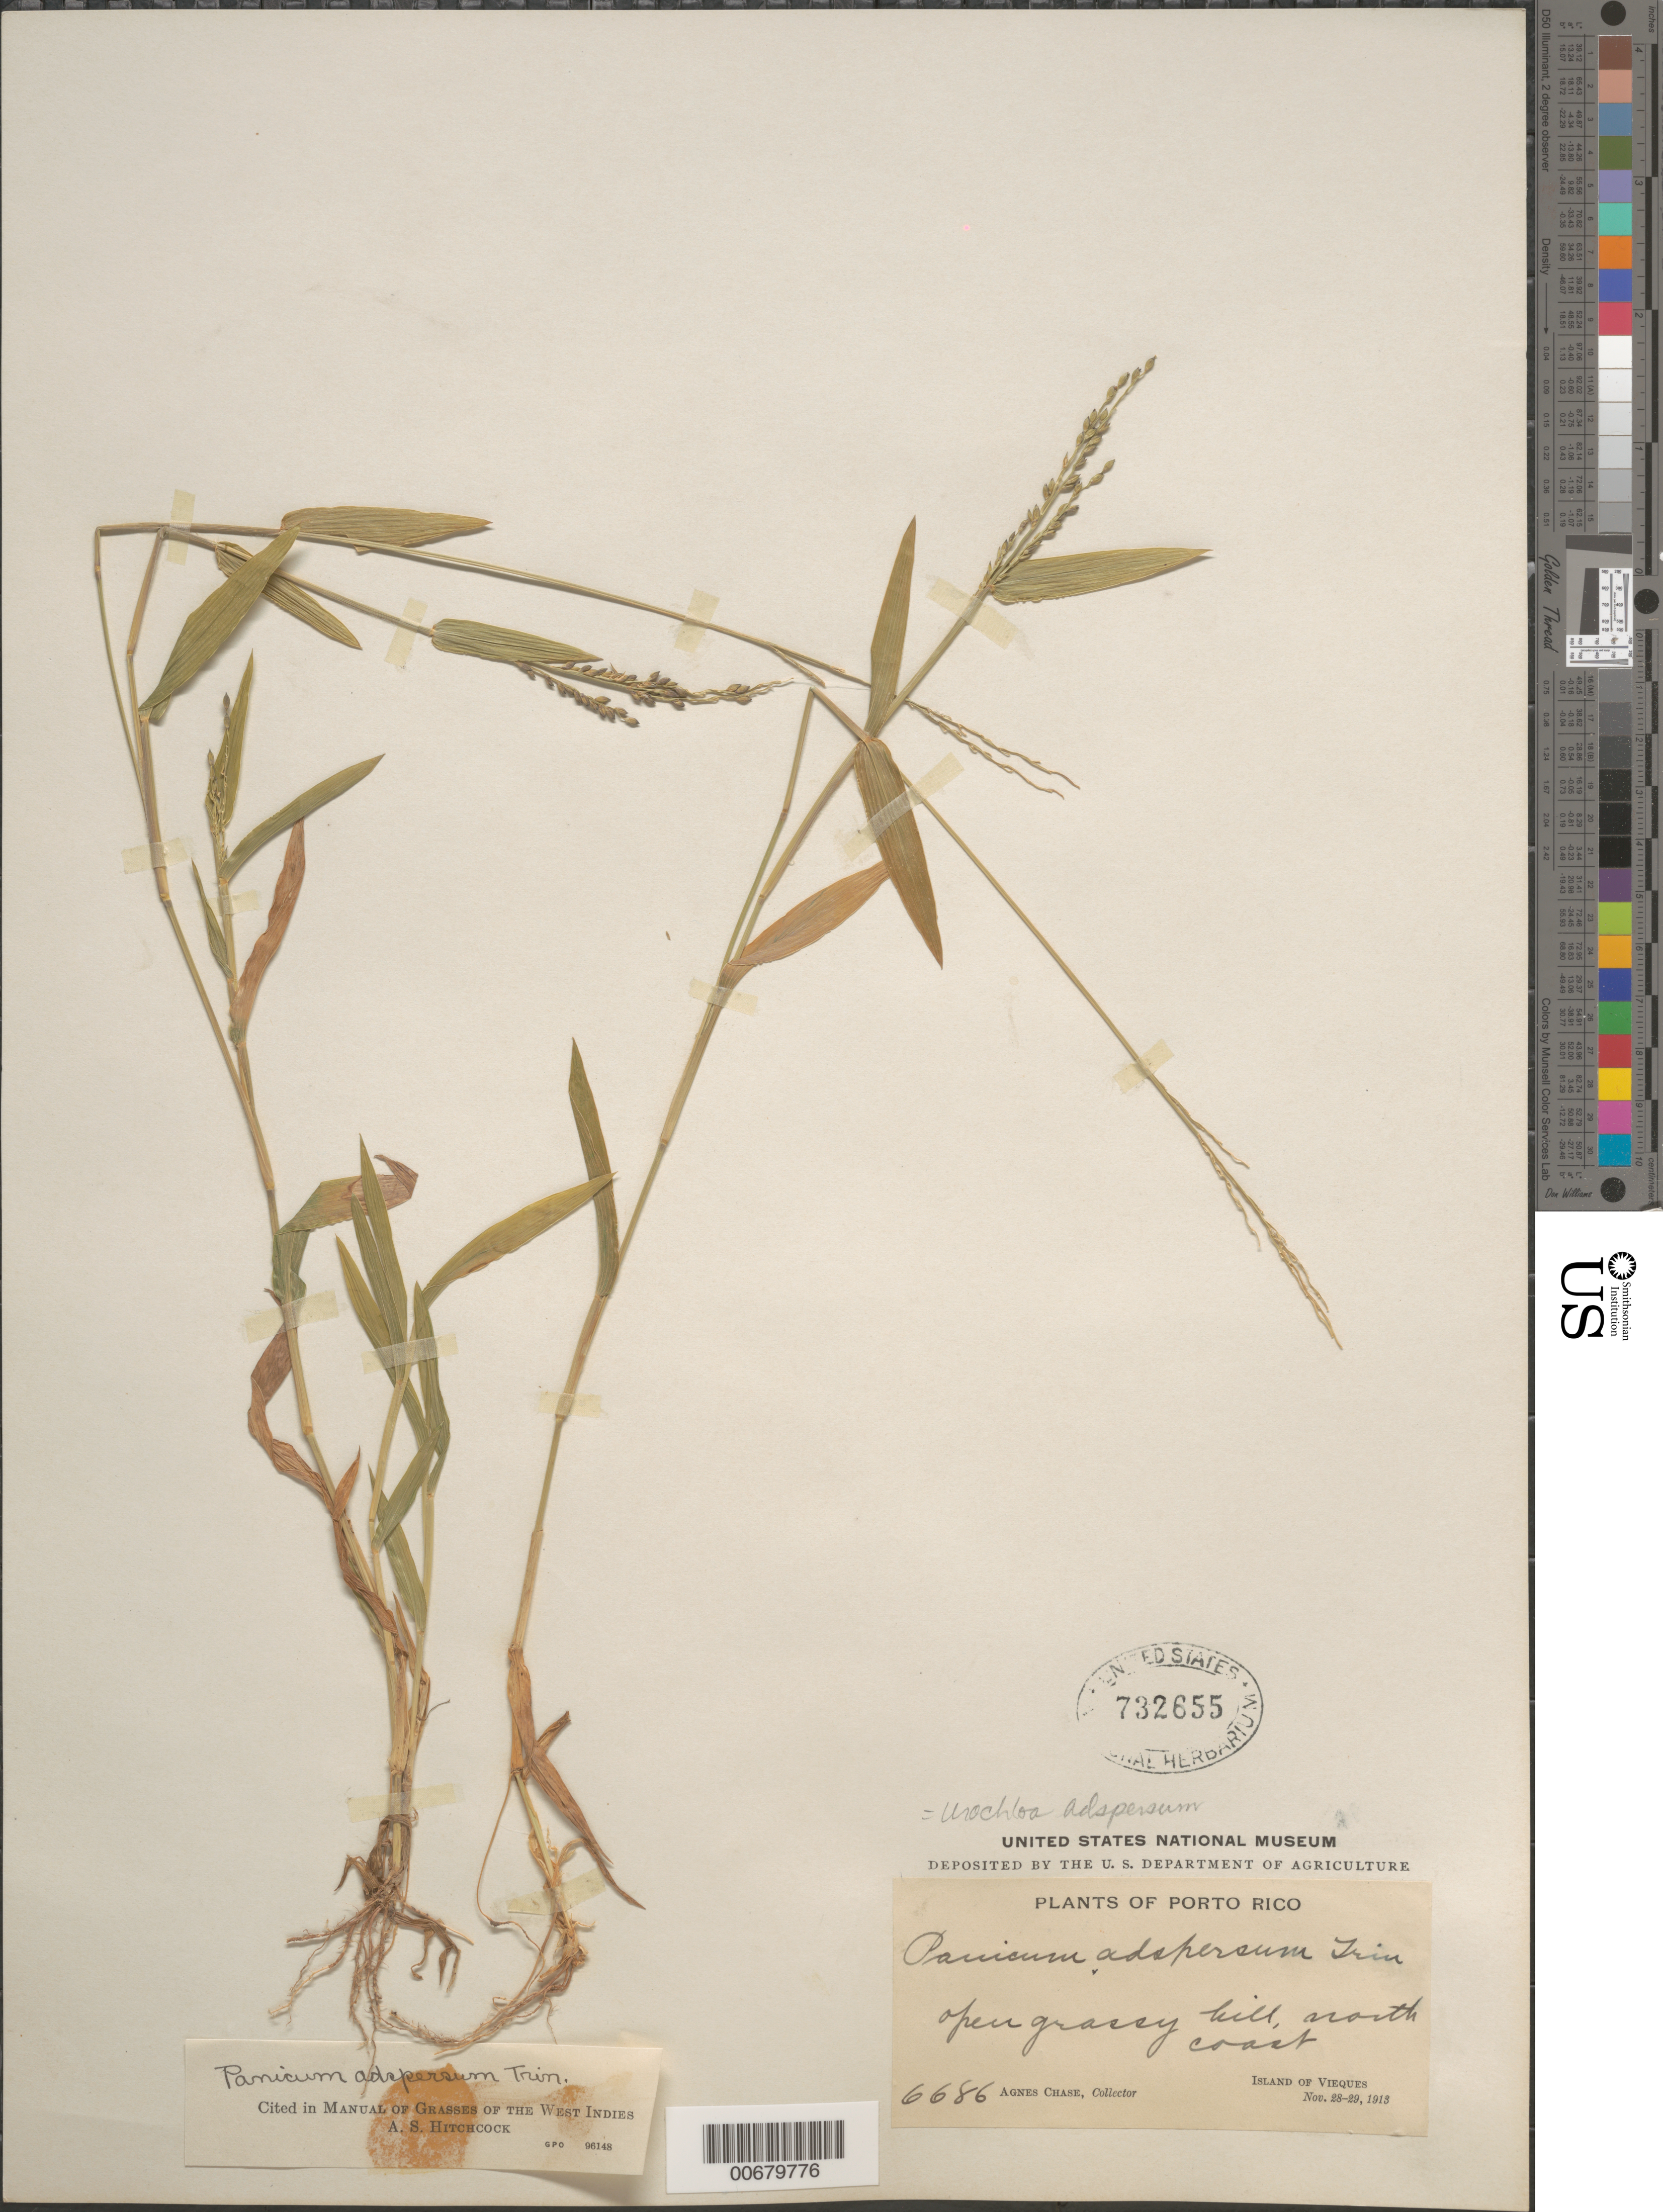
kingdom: Plantae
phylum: Tracheophyta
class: Liliopsida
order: Poales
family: Poaceae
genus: Urochloa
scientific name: Urochloa adspersa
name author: (Trin.) R.D. Webster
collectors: A. Chase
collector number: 6686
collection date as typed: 28 Nov 1913 and 29 Nov 1913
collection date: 1913-11-28,1913-11-29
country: Puerto Rico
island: Vieques I.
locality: North Coast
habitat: Open grassy hill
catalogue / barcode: US 732655